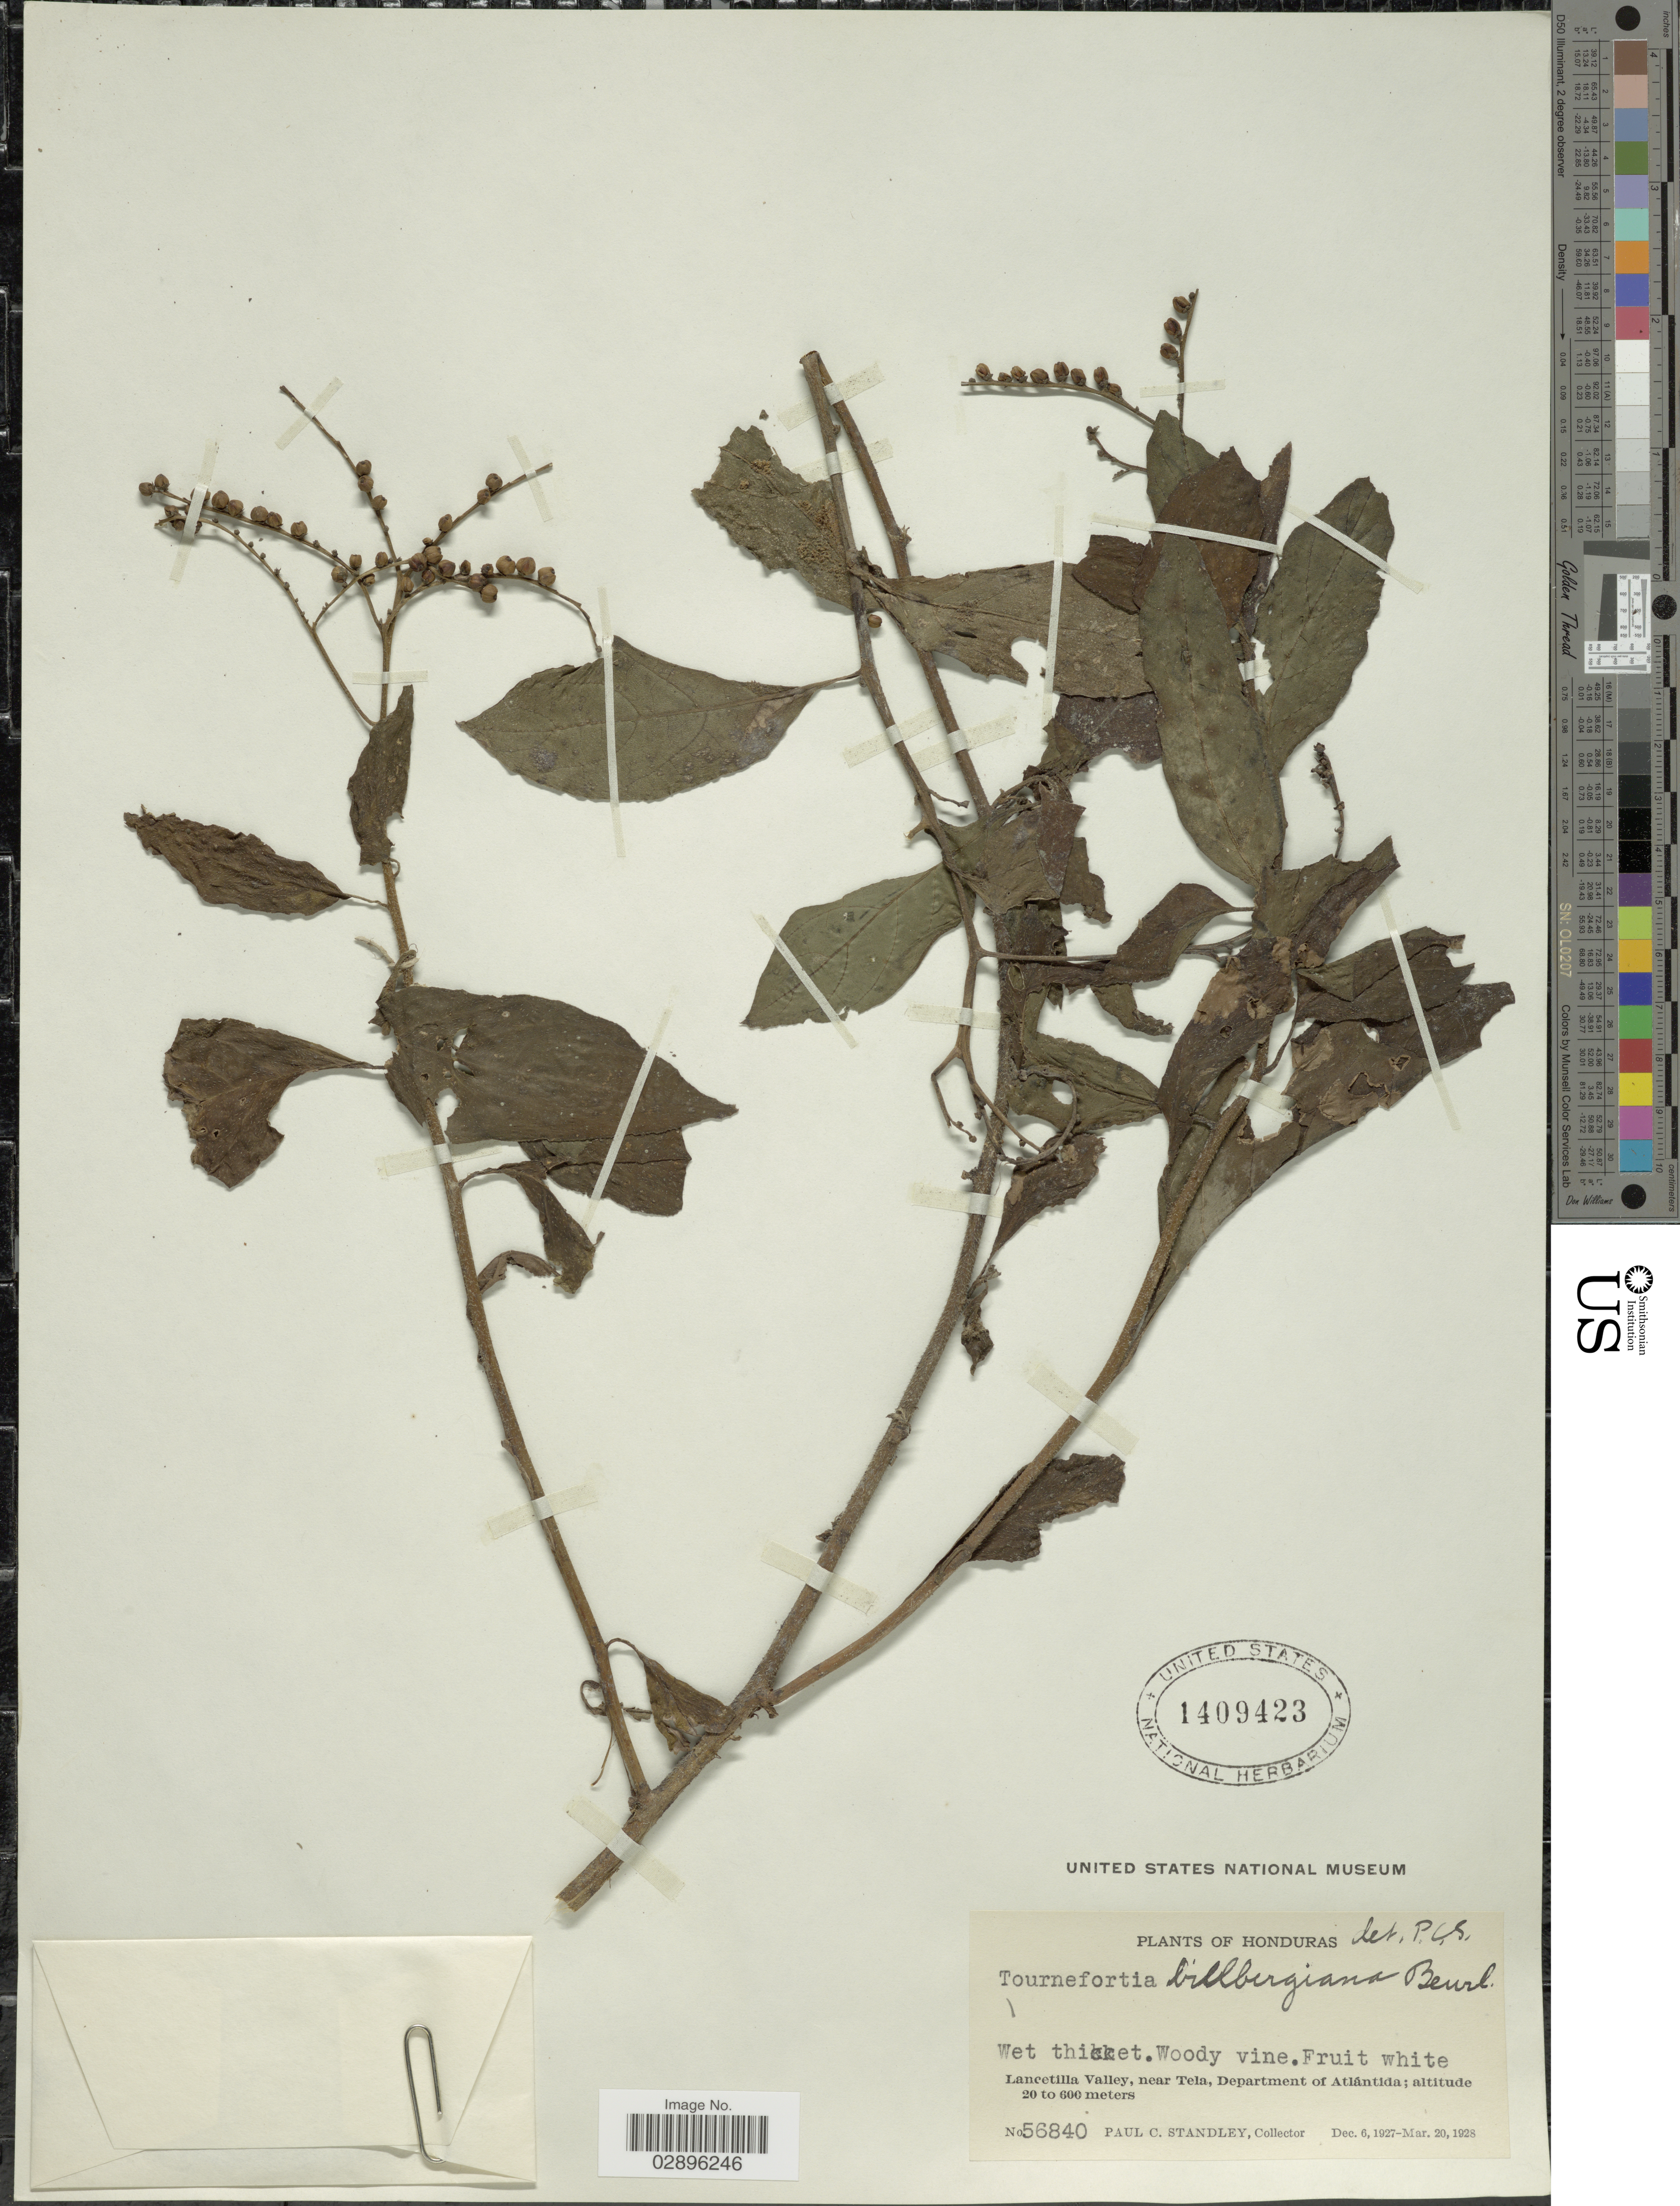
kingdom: Plantae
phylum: Tracheophyta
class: Magnoliopsida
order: Boraginales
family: Heliotropiaceae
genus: Tournefortia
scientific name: Tournefortia angustiflora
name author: Ruiz & Pav.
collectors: P. C. Standley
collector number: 56840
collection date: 1927-12-06/1928-03-20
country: Honduras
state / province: Atlántida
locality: Lancetilla Valley, near Tela, Department of Atlántida.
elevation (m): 20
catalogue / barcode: US 1409423